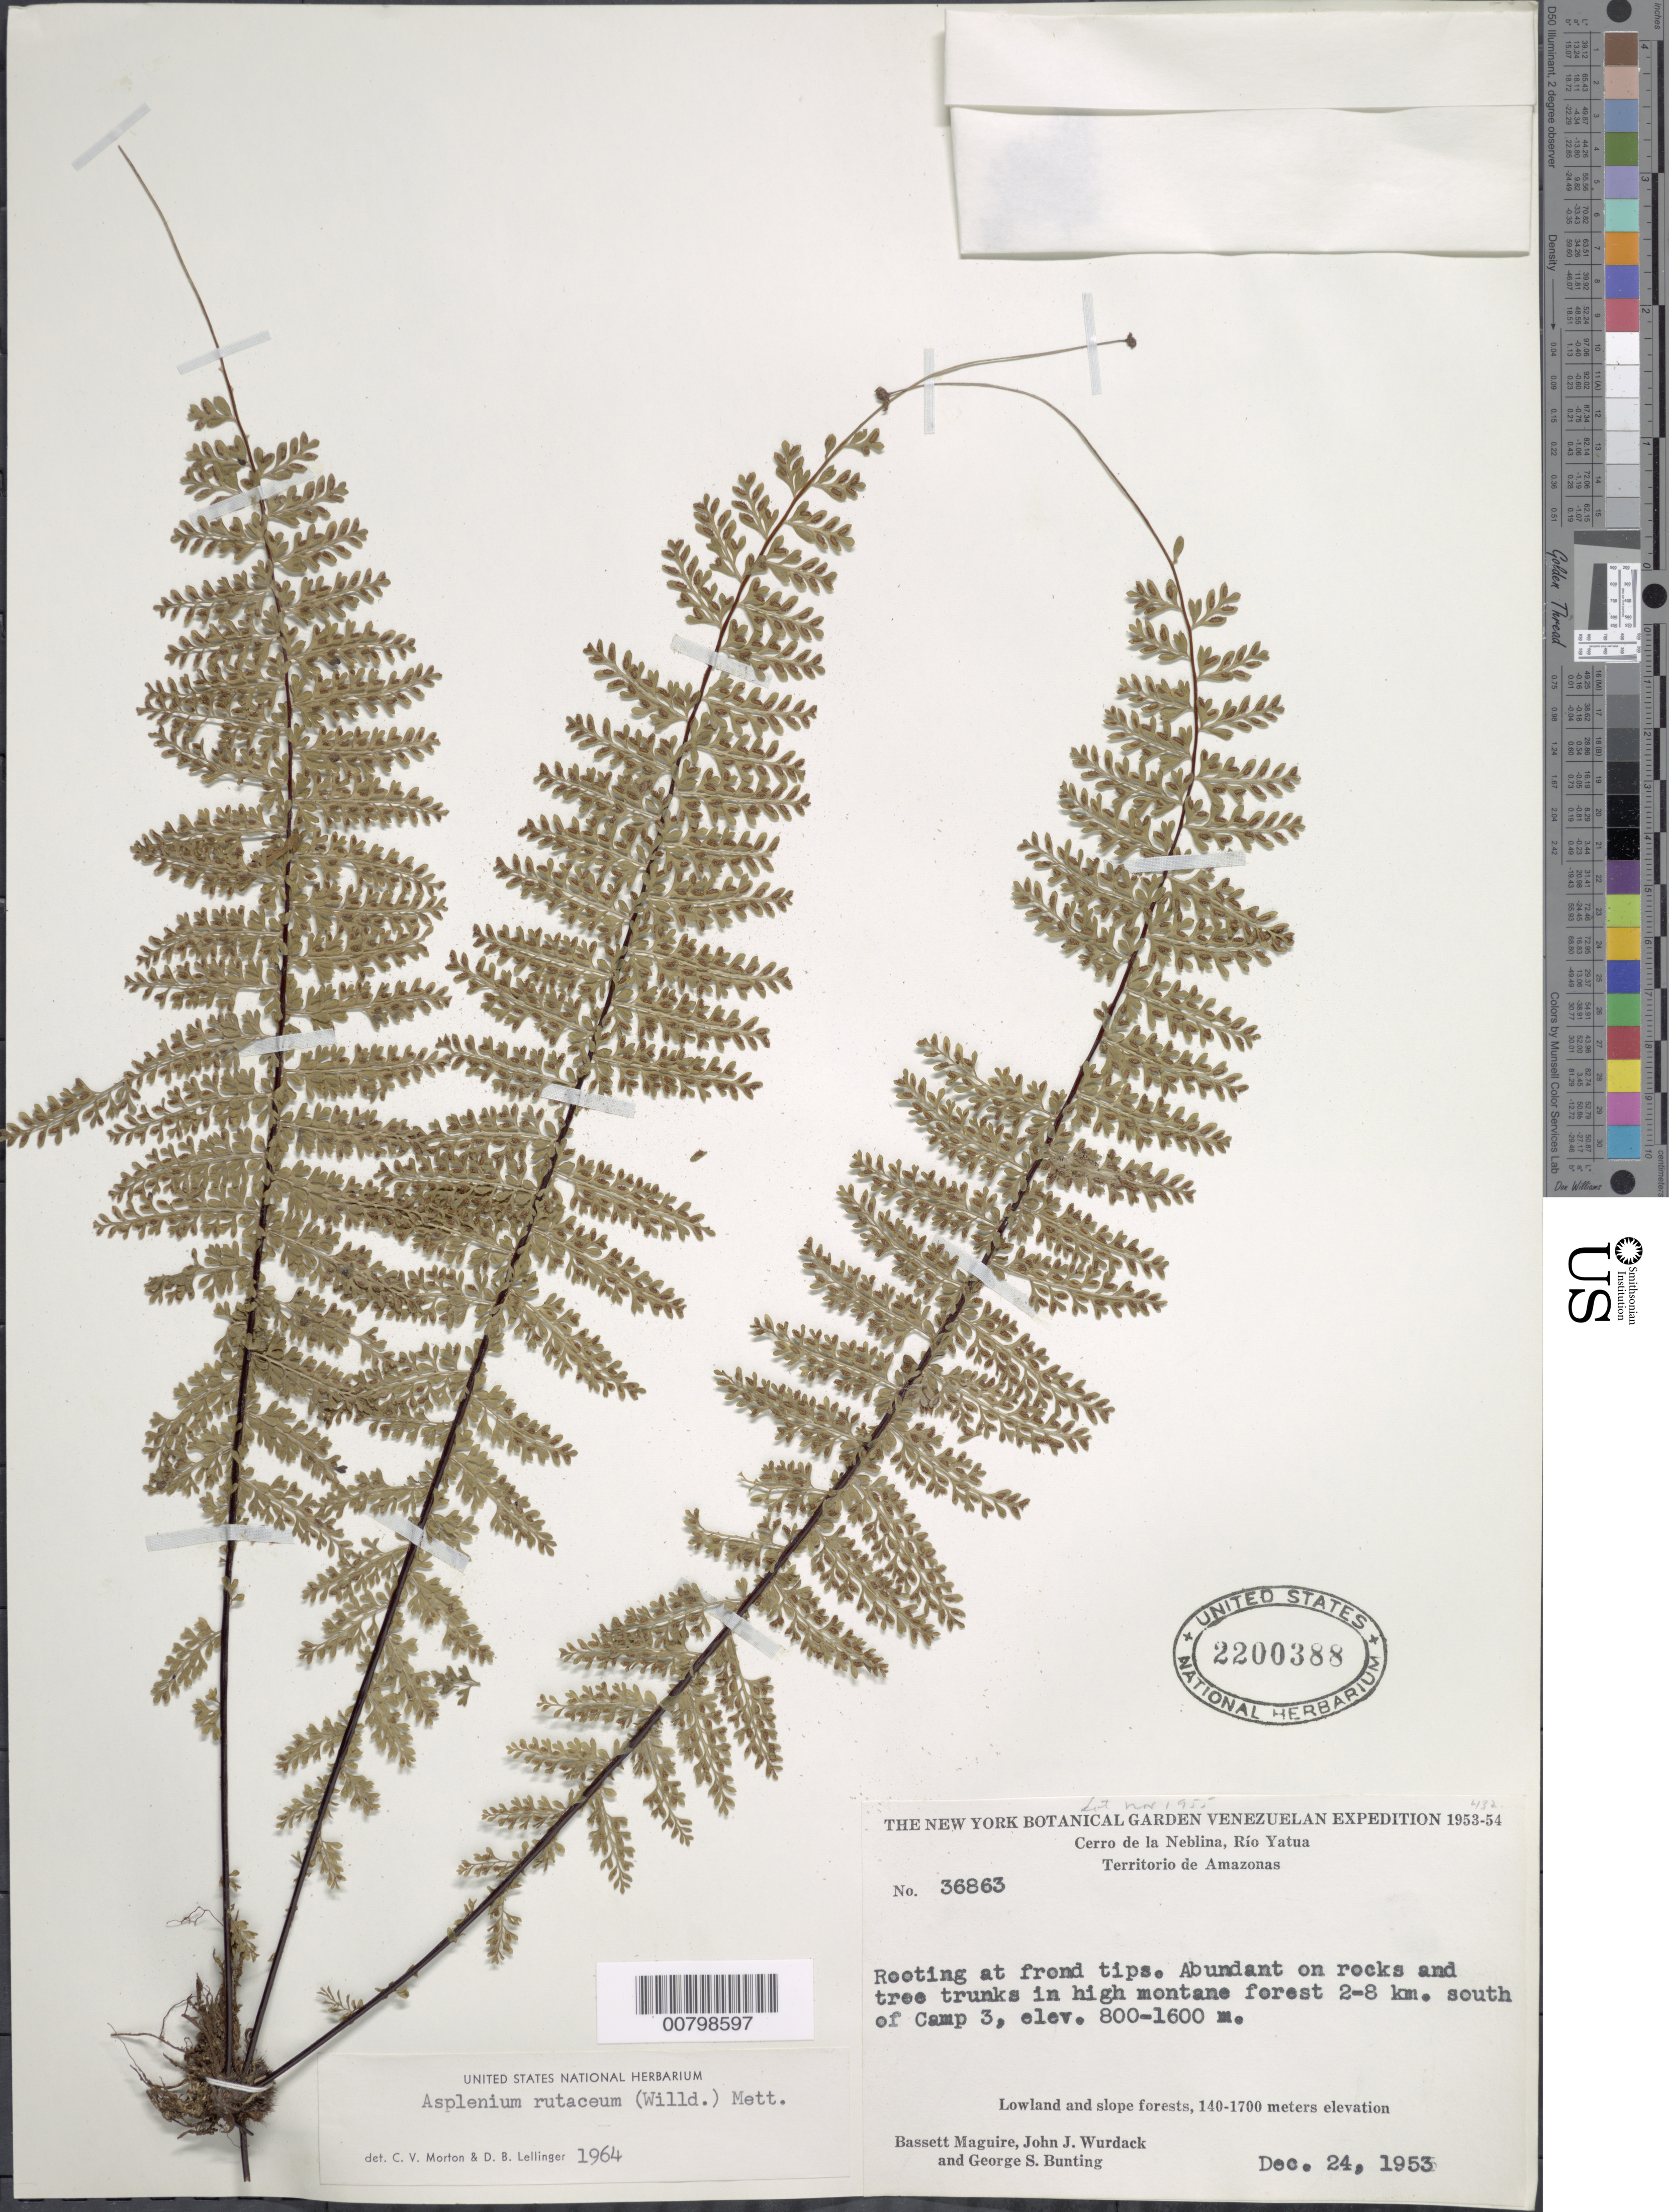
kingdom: Plantae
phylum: Tracheophyta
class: Polypodiopsida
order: Polypodiales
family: Aspleniaceae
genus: Asplenium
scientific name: Asplenium rutaceum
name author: (Willd.) Mett.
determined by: Morton, C. V.; Lellinger, D. B.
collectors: B. Maguire, J. J. Wurdack & G. S. Bunting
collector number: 36863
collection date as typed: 24-Dec-53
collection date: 1953-12-24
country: Venezuela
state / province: Amazonas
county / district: Río Negro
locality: Cerro de la Neblina, Río Yatua, 2-8 km S of Camp 3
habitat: High montane forest, on rocks and tree trunks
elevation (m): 800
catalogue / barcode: US 2200388